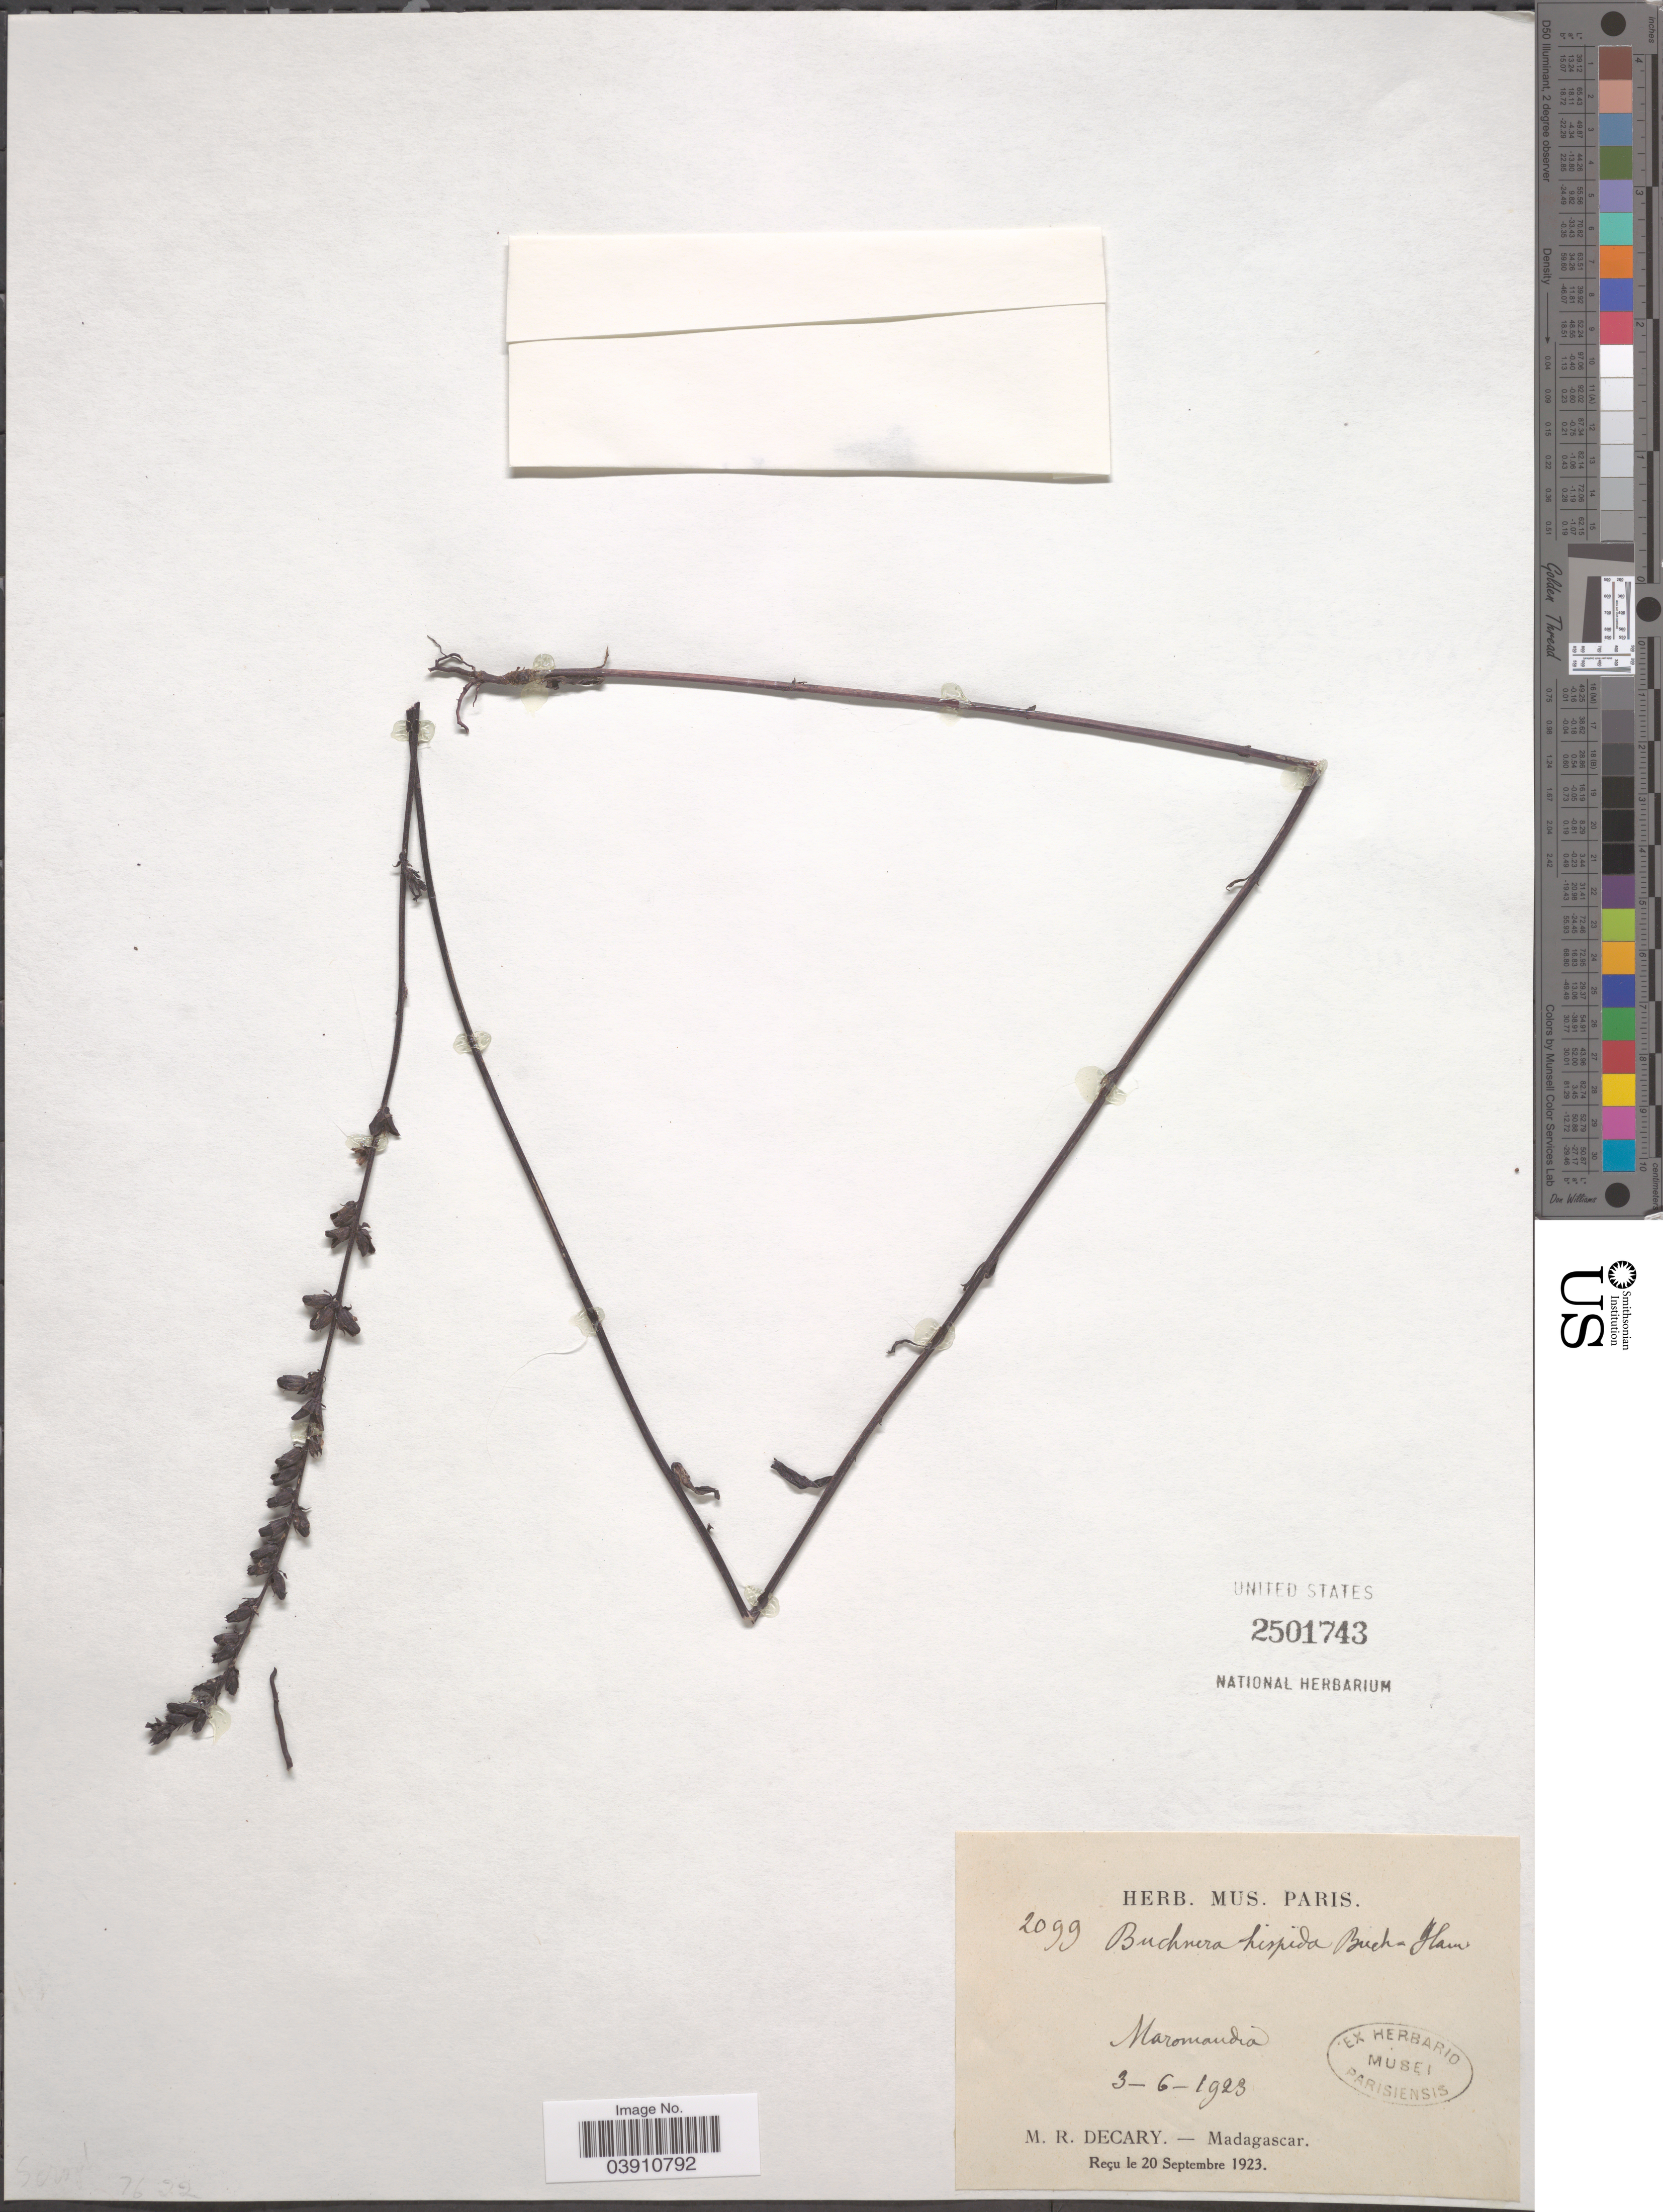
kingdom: Plantae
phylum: Tracheophyta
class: Magnoliopsida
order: Lamiales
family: Orobanchaceae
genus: Buchnera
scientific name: Buchnera hispida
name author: Buch.-Ham. ex D. Don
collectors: R. Decary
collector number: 2099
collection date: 1923-06-03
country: Madagascar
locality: Maromandia.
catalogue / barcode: US 2501743